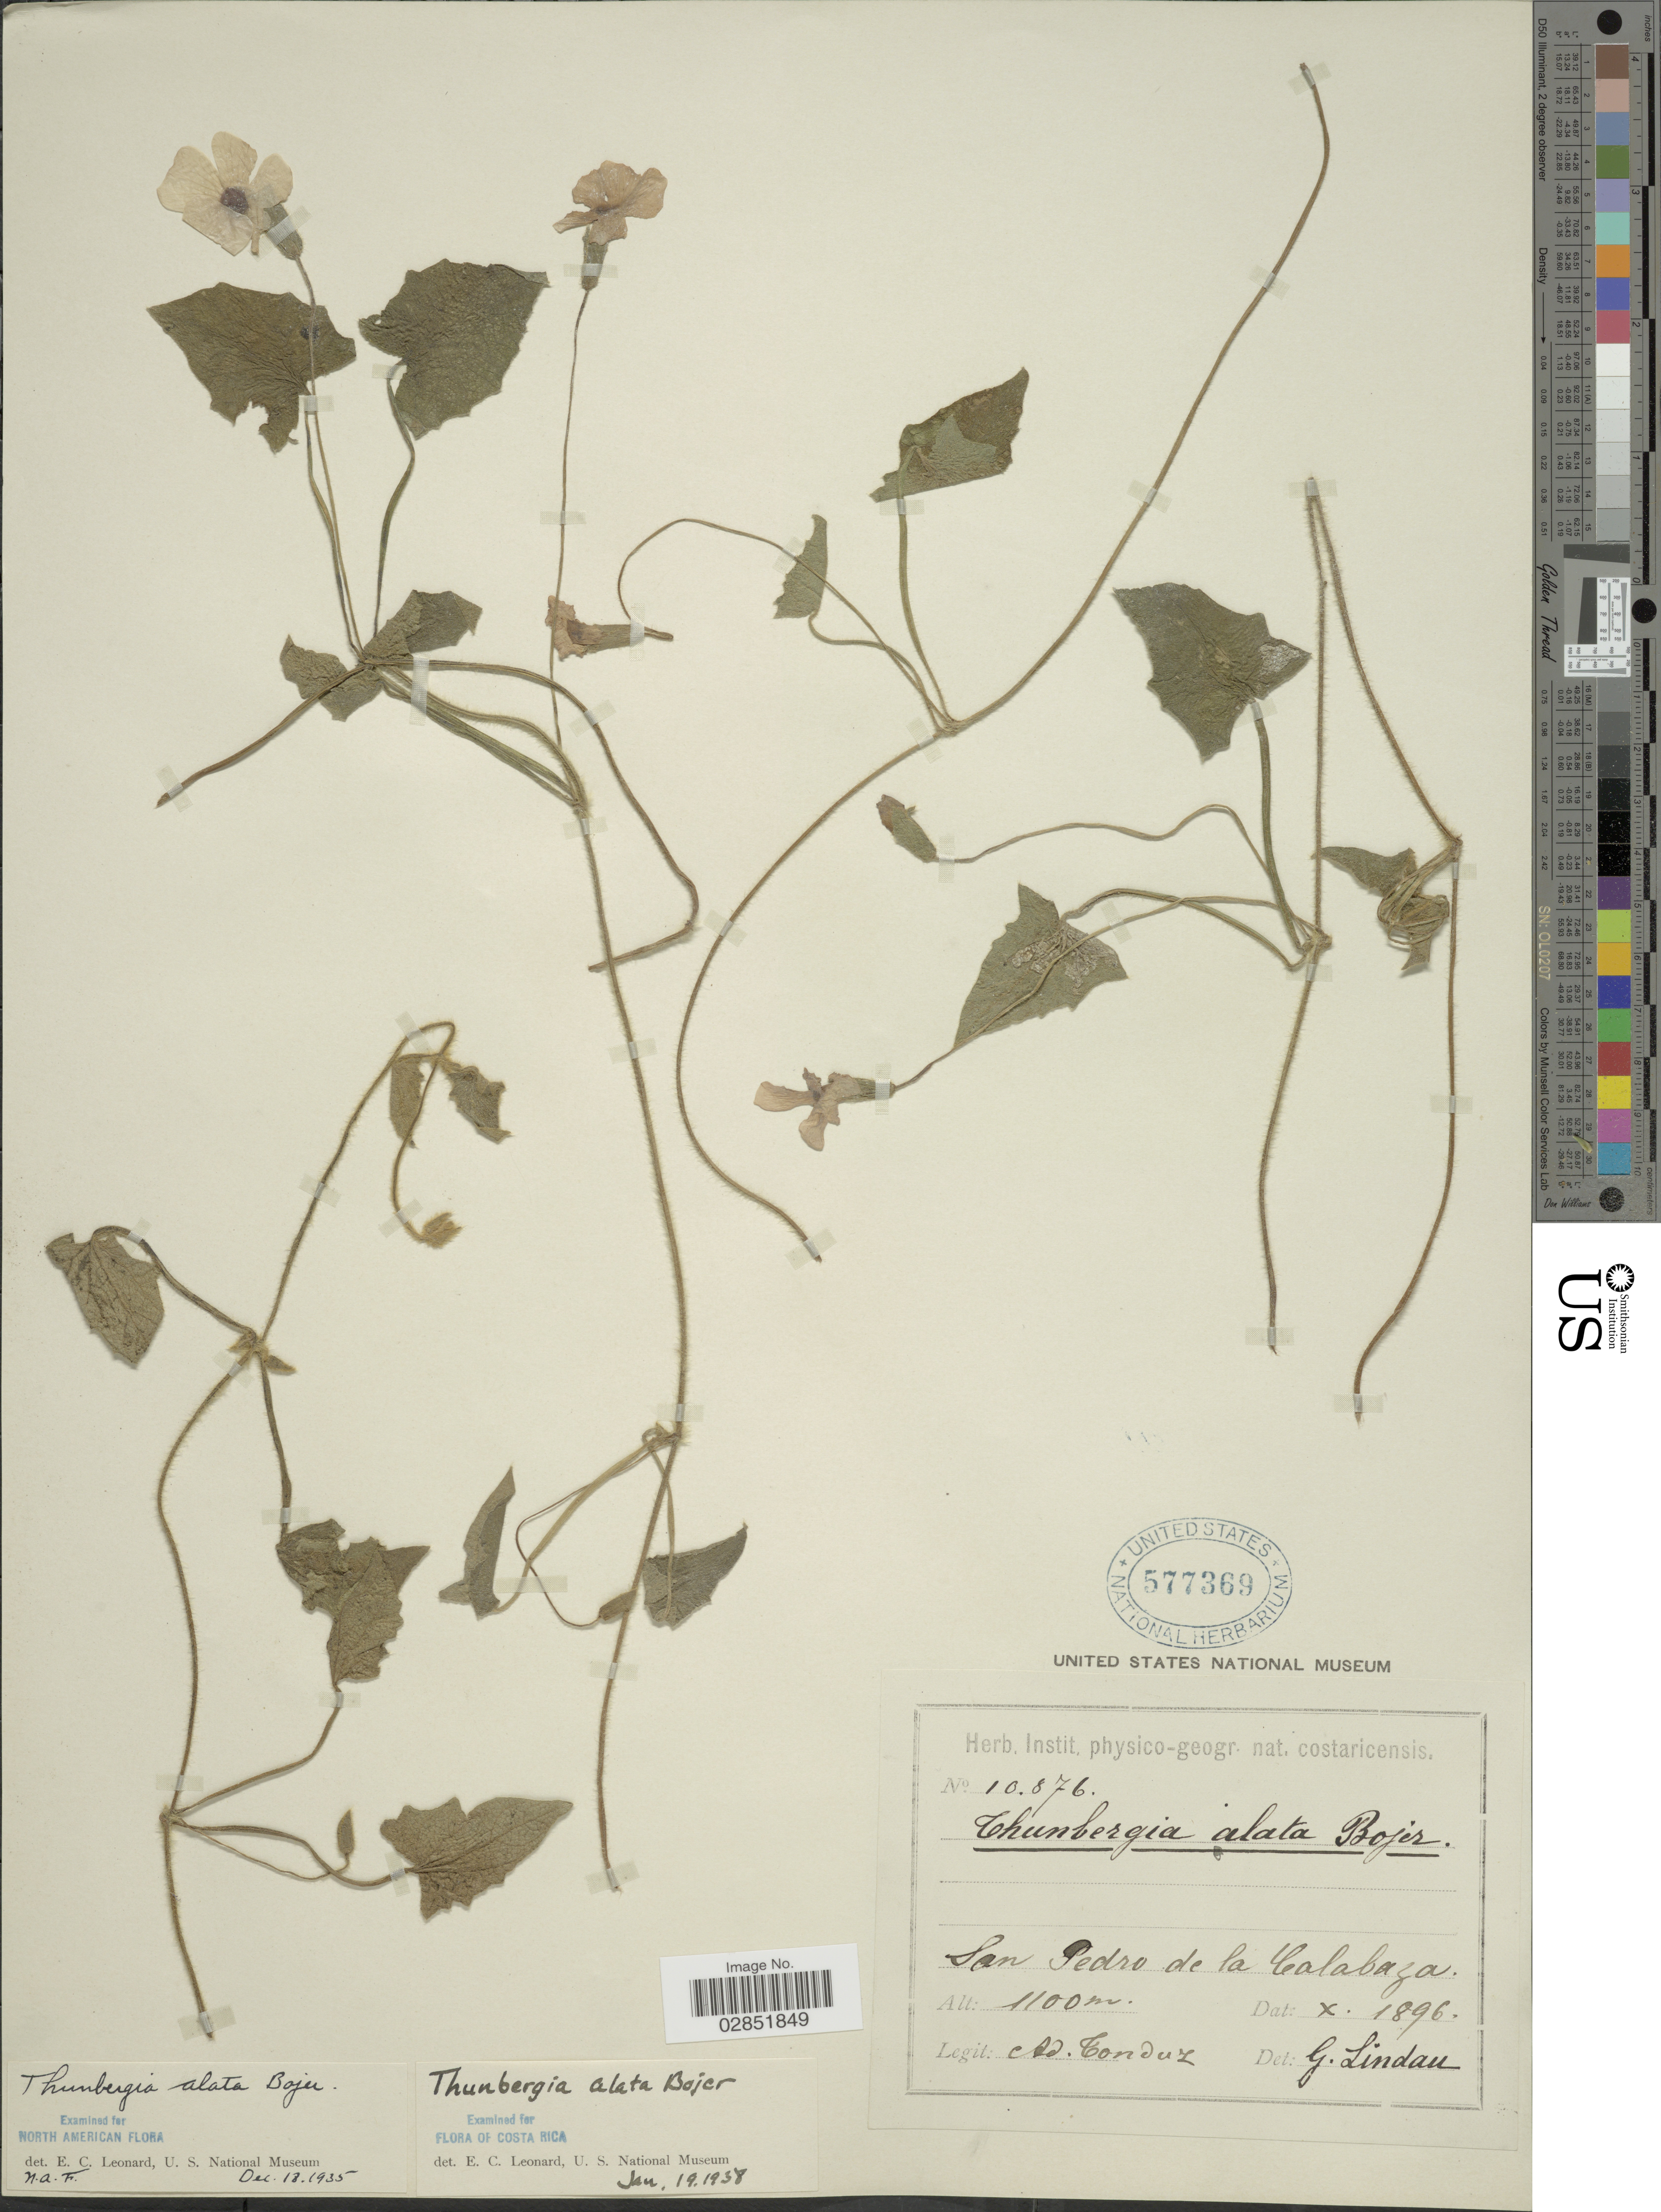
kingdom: Plantae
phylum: Tracheophyta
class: Magnoliopsida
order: Lamiales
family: Acanthaceae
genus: Thunbergia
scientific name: Thunbergia alata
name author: Bojer ex Sims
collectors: A. Tonduz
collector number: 10876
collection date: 1896-10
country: Costa Rica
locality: San Pedro de la Calabaza.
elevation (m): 1100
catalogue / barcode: US 577369